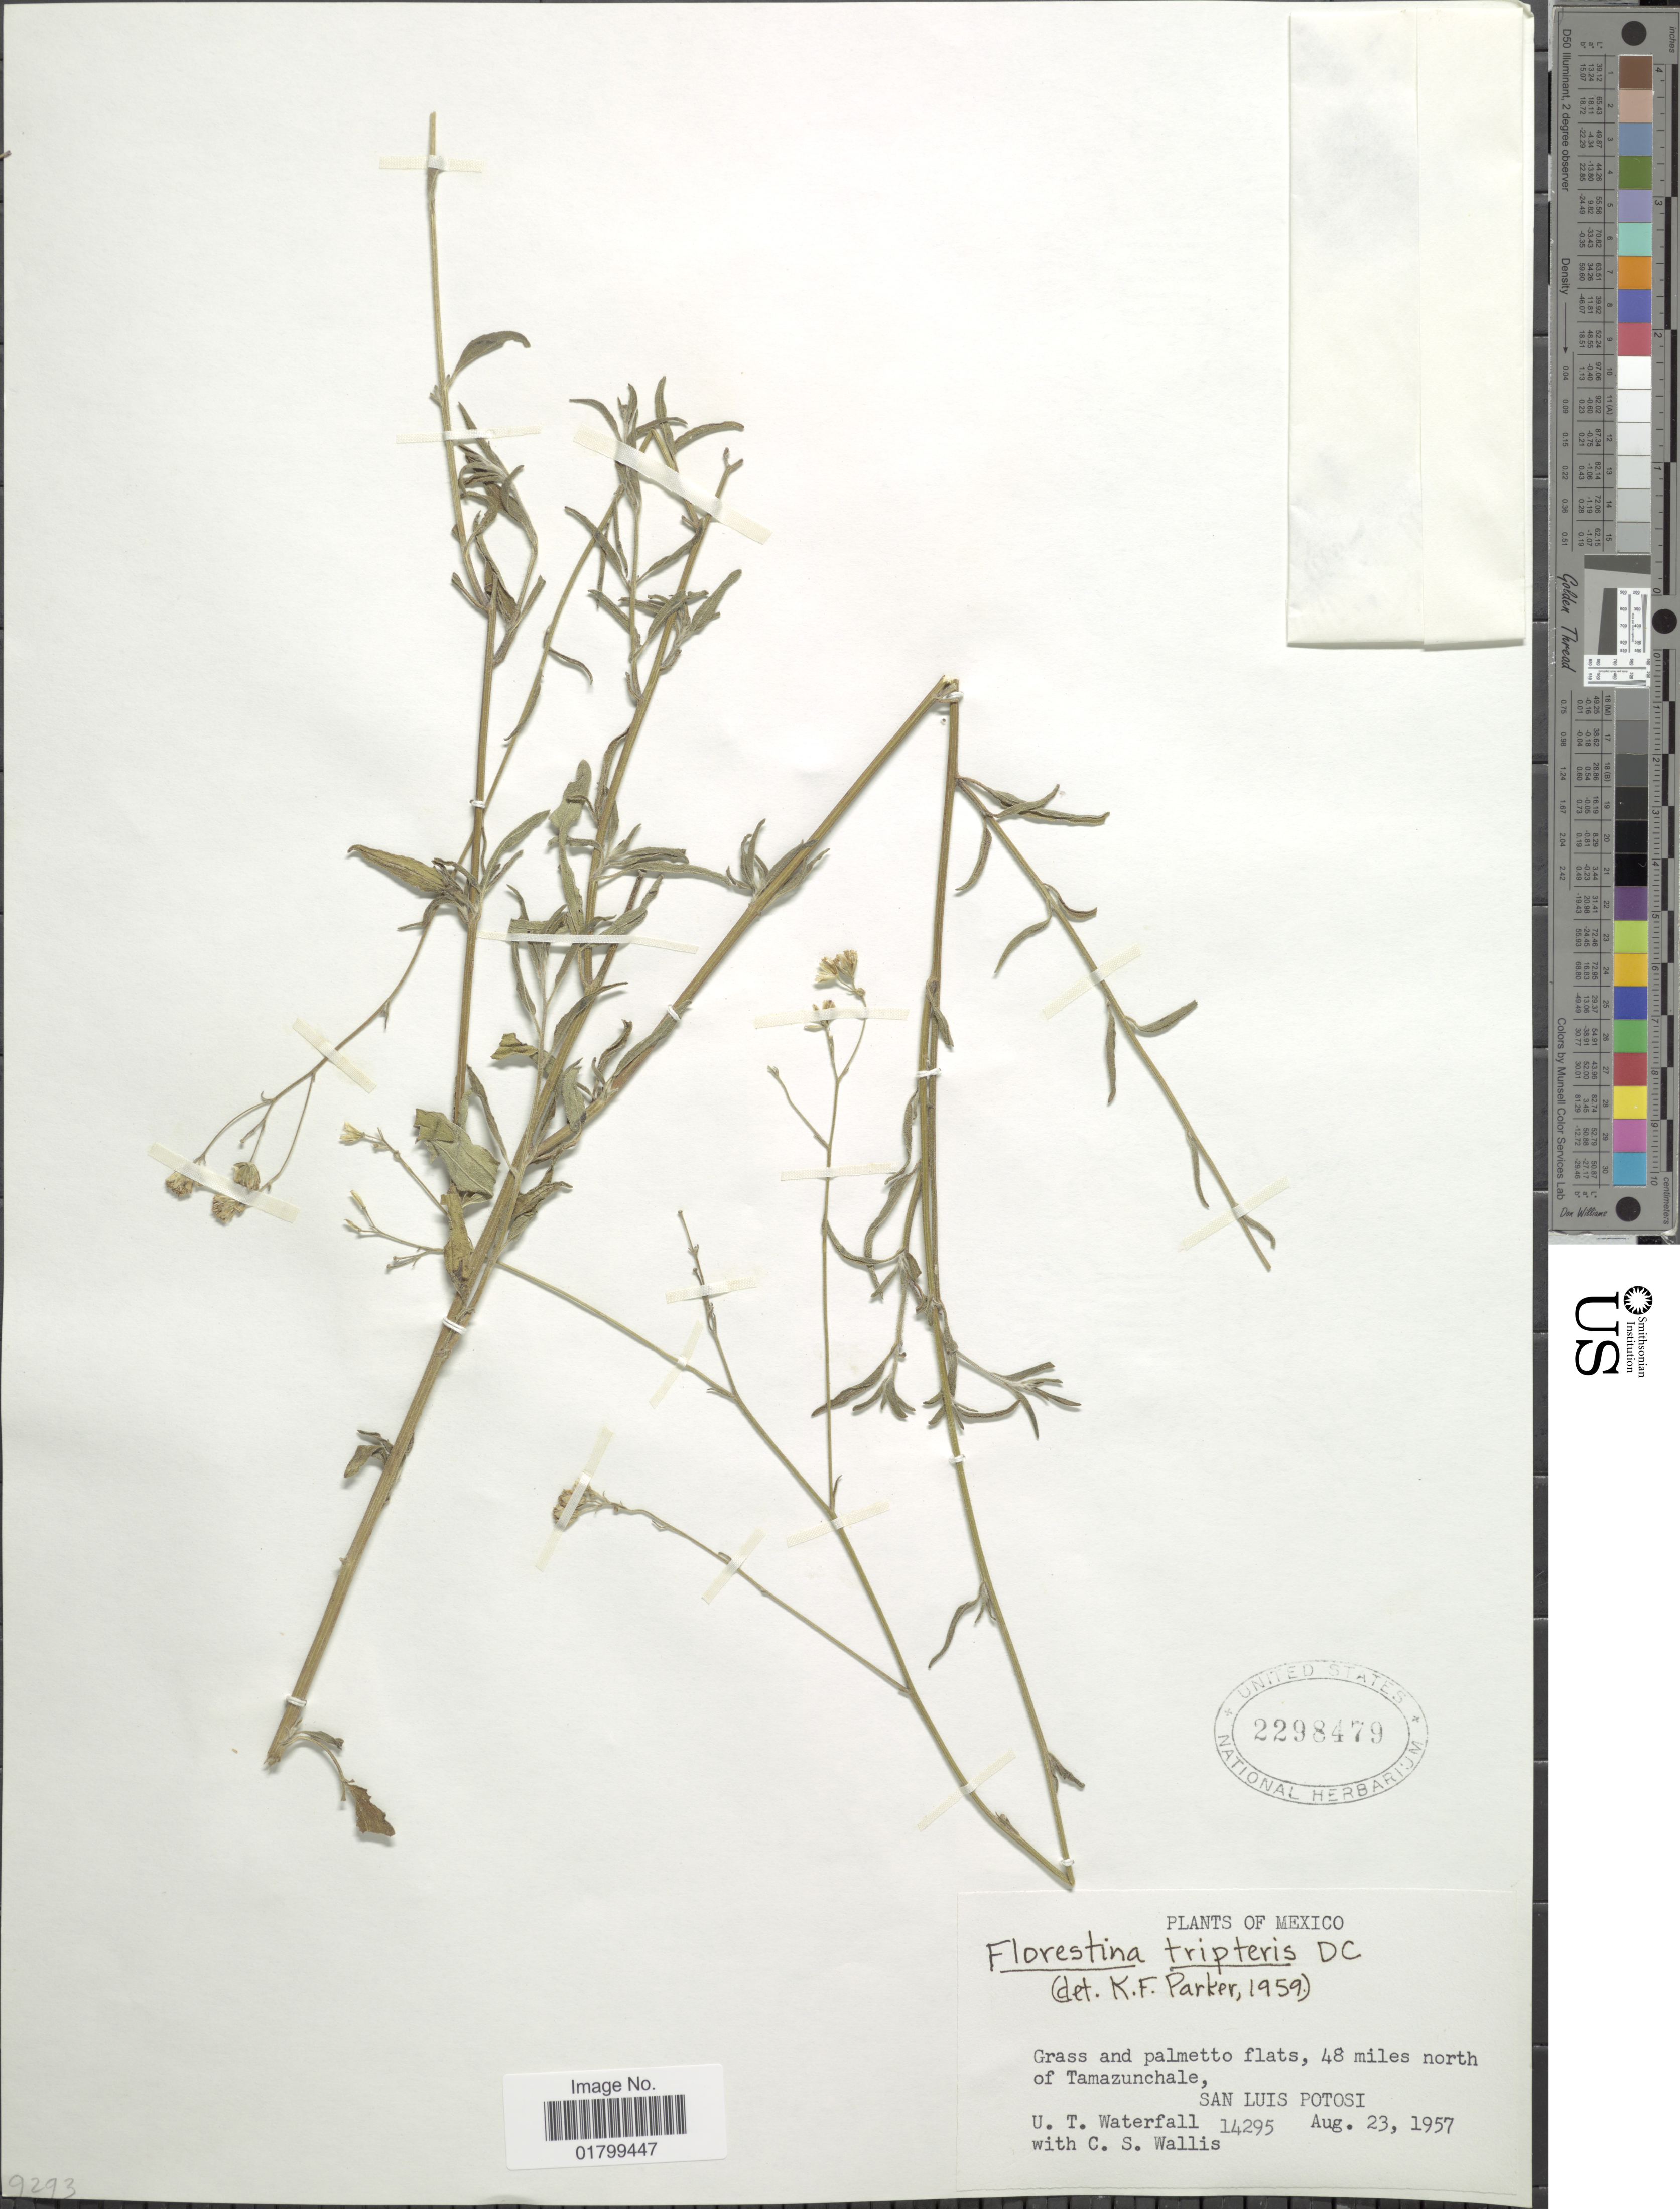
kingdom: Plantae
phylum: Tracheophyta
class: Magnoliopsida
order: Asterales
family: Asteraceae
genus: Florestina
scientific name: Florestina tripteris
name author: DC.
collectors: U. T. Waterfall & C. S. Wallis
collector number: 14295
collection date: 1957-08-23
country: Mexico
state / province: San Luis Potosí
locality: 48 miles north of Tamazunchale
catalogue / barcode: US 2298479